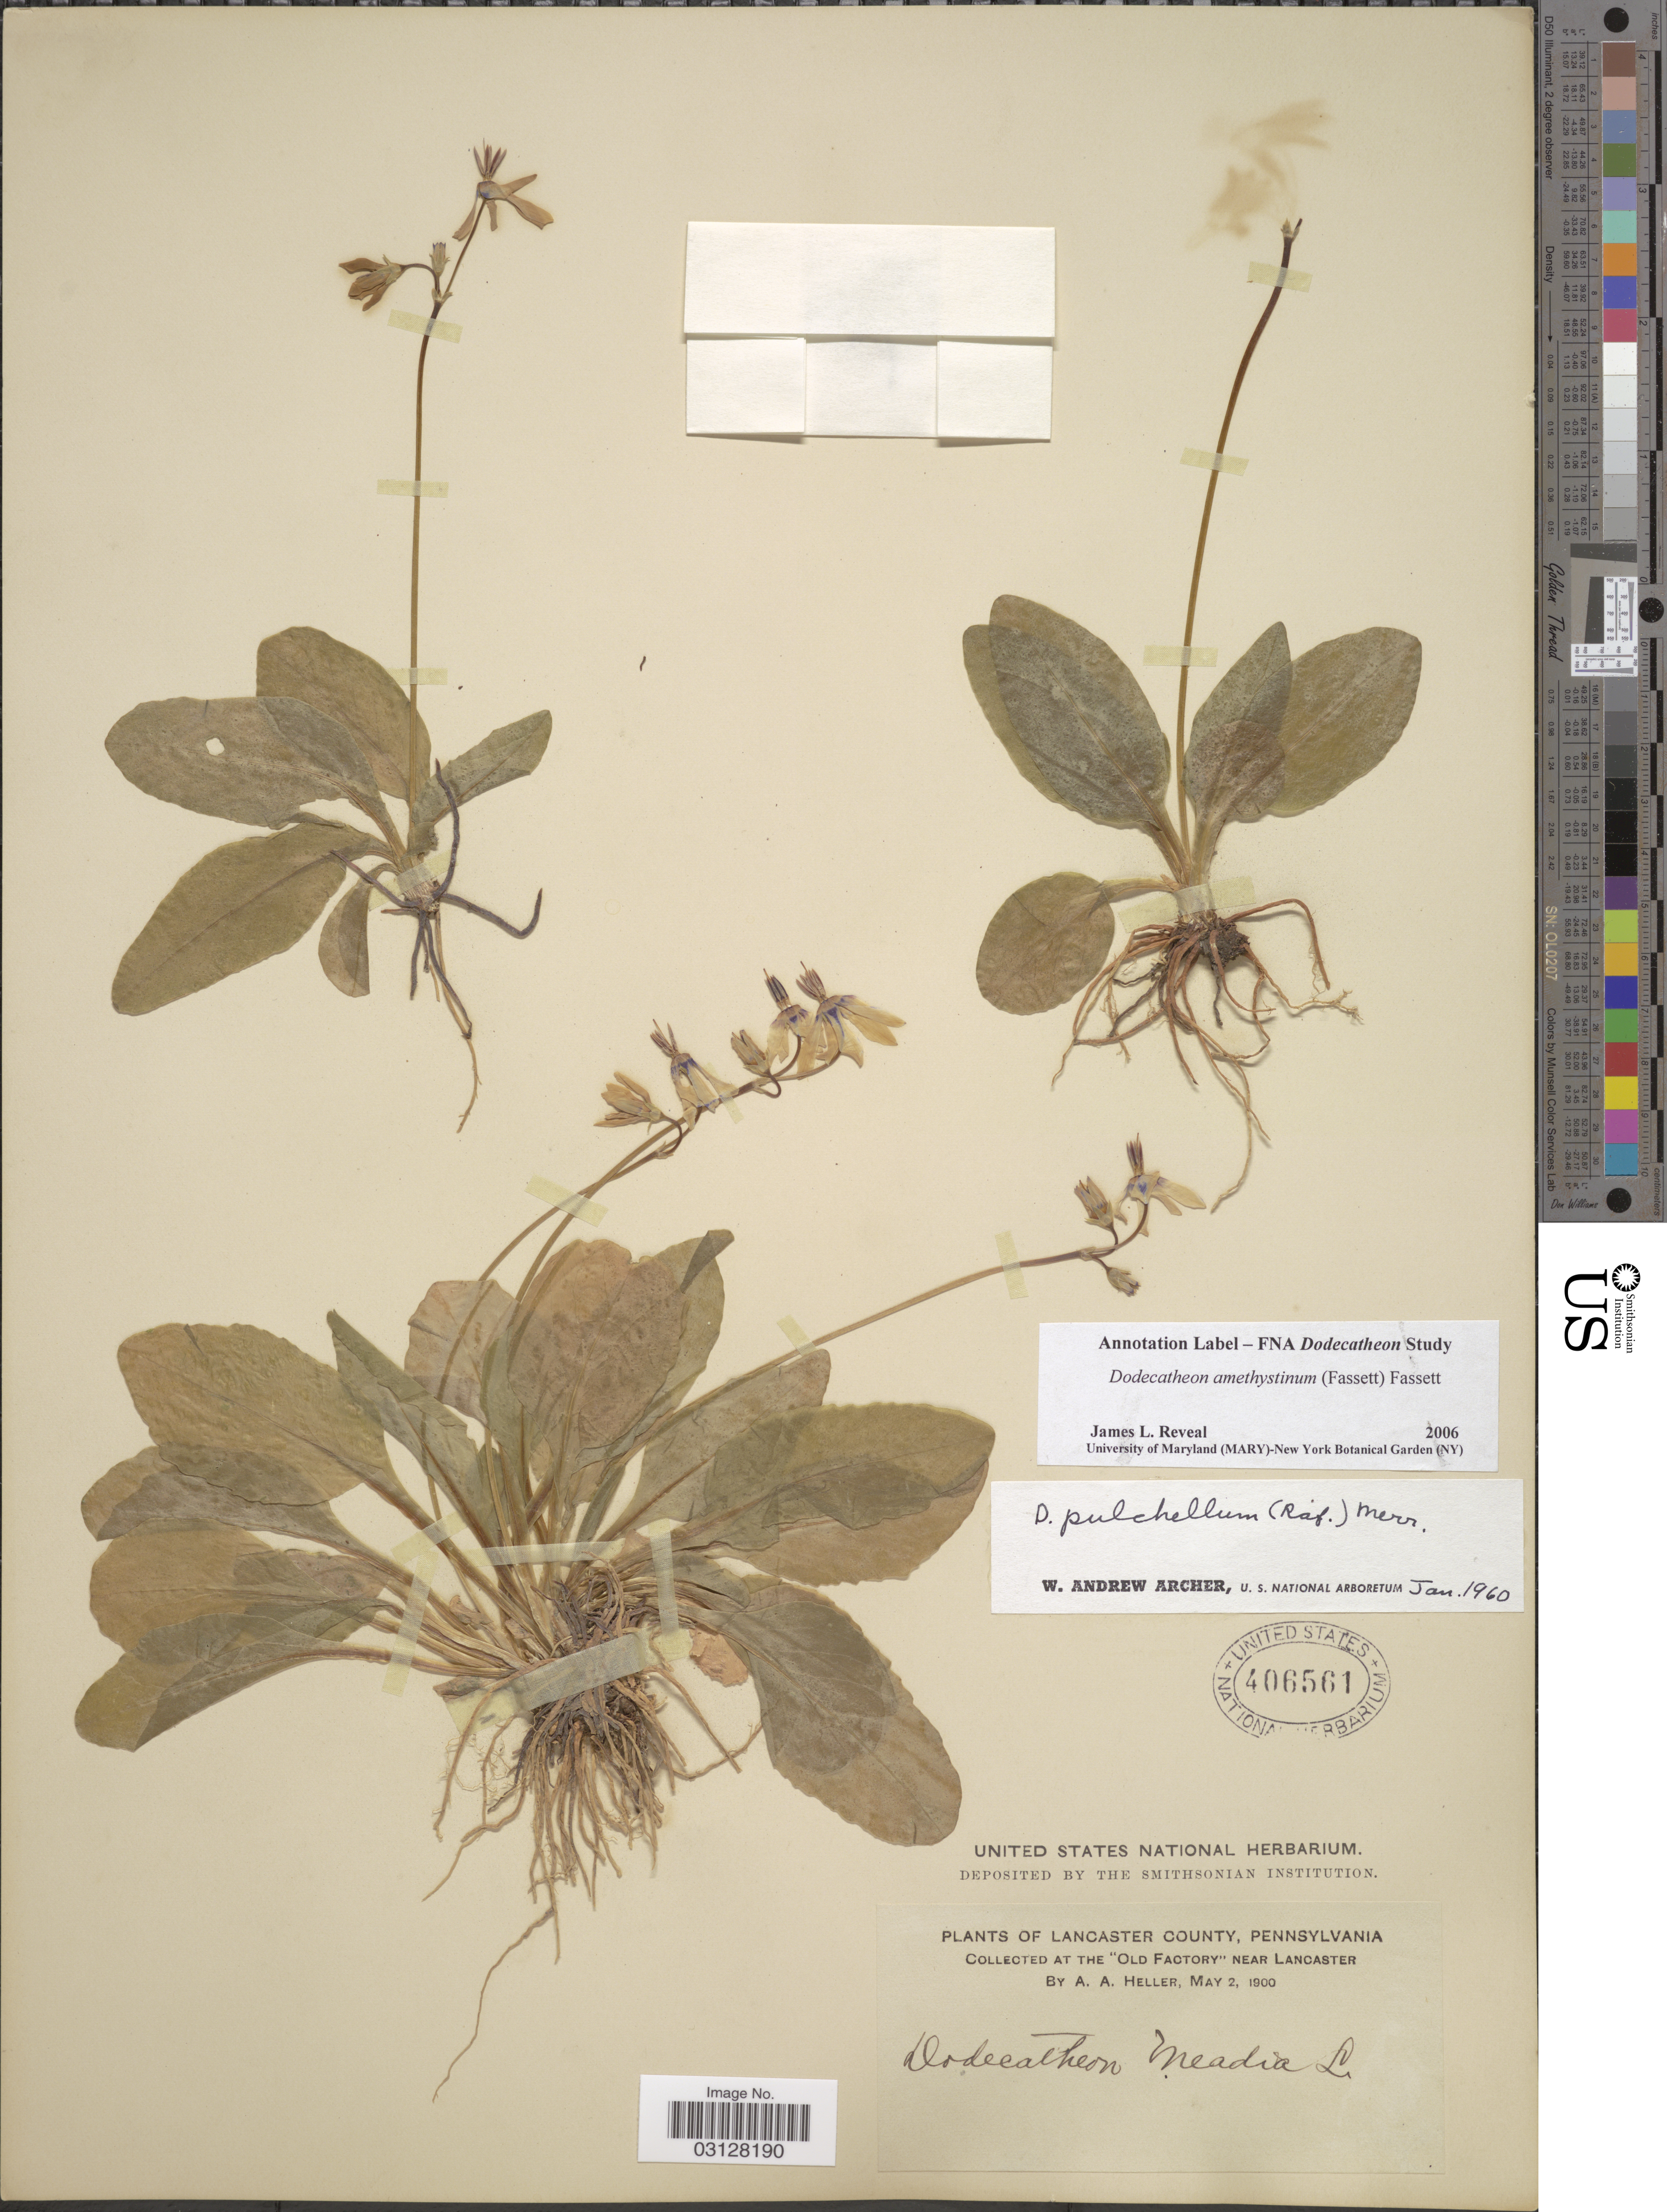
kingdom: Plantae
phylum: Tracheophyta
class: Magnoliopsida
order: Ericales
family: Primulaceae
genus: Dodecatheon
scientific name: Dodecatheon amethystinum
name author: (Fassett) Fassett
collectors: A. A. Heller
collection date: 1900-05-02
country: United States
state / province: Pennsylvania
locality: Lancaster County. At the "Old Factory" near Lancaster.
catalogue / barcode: US 406561